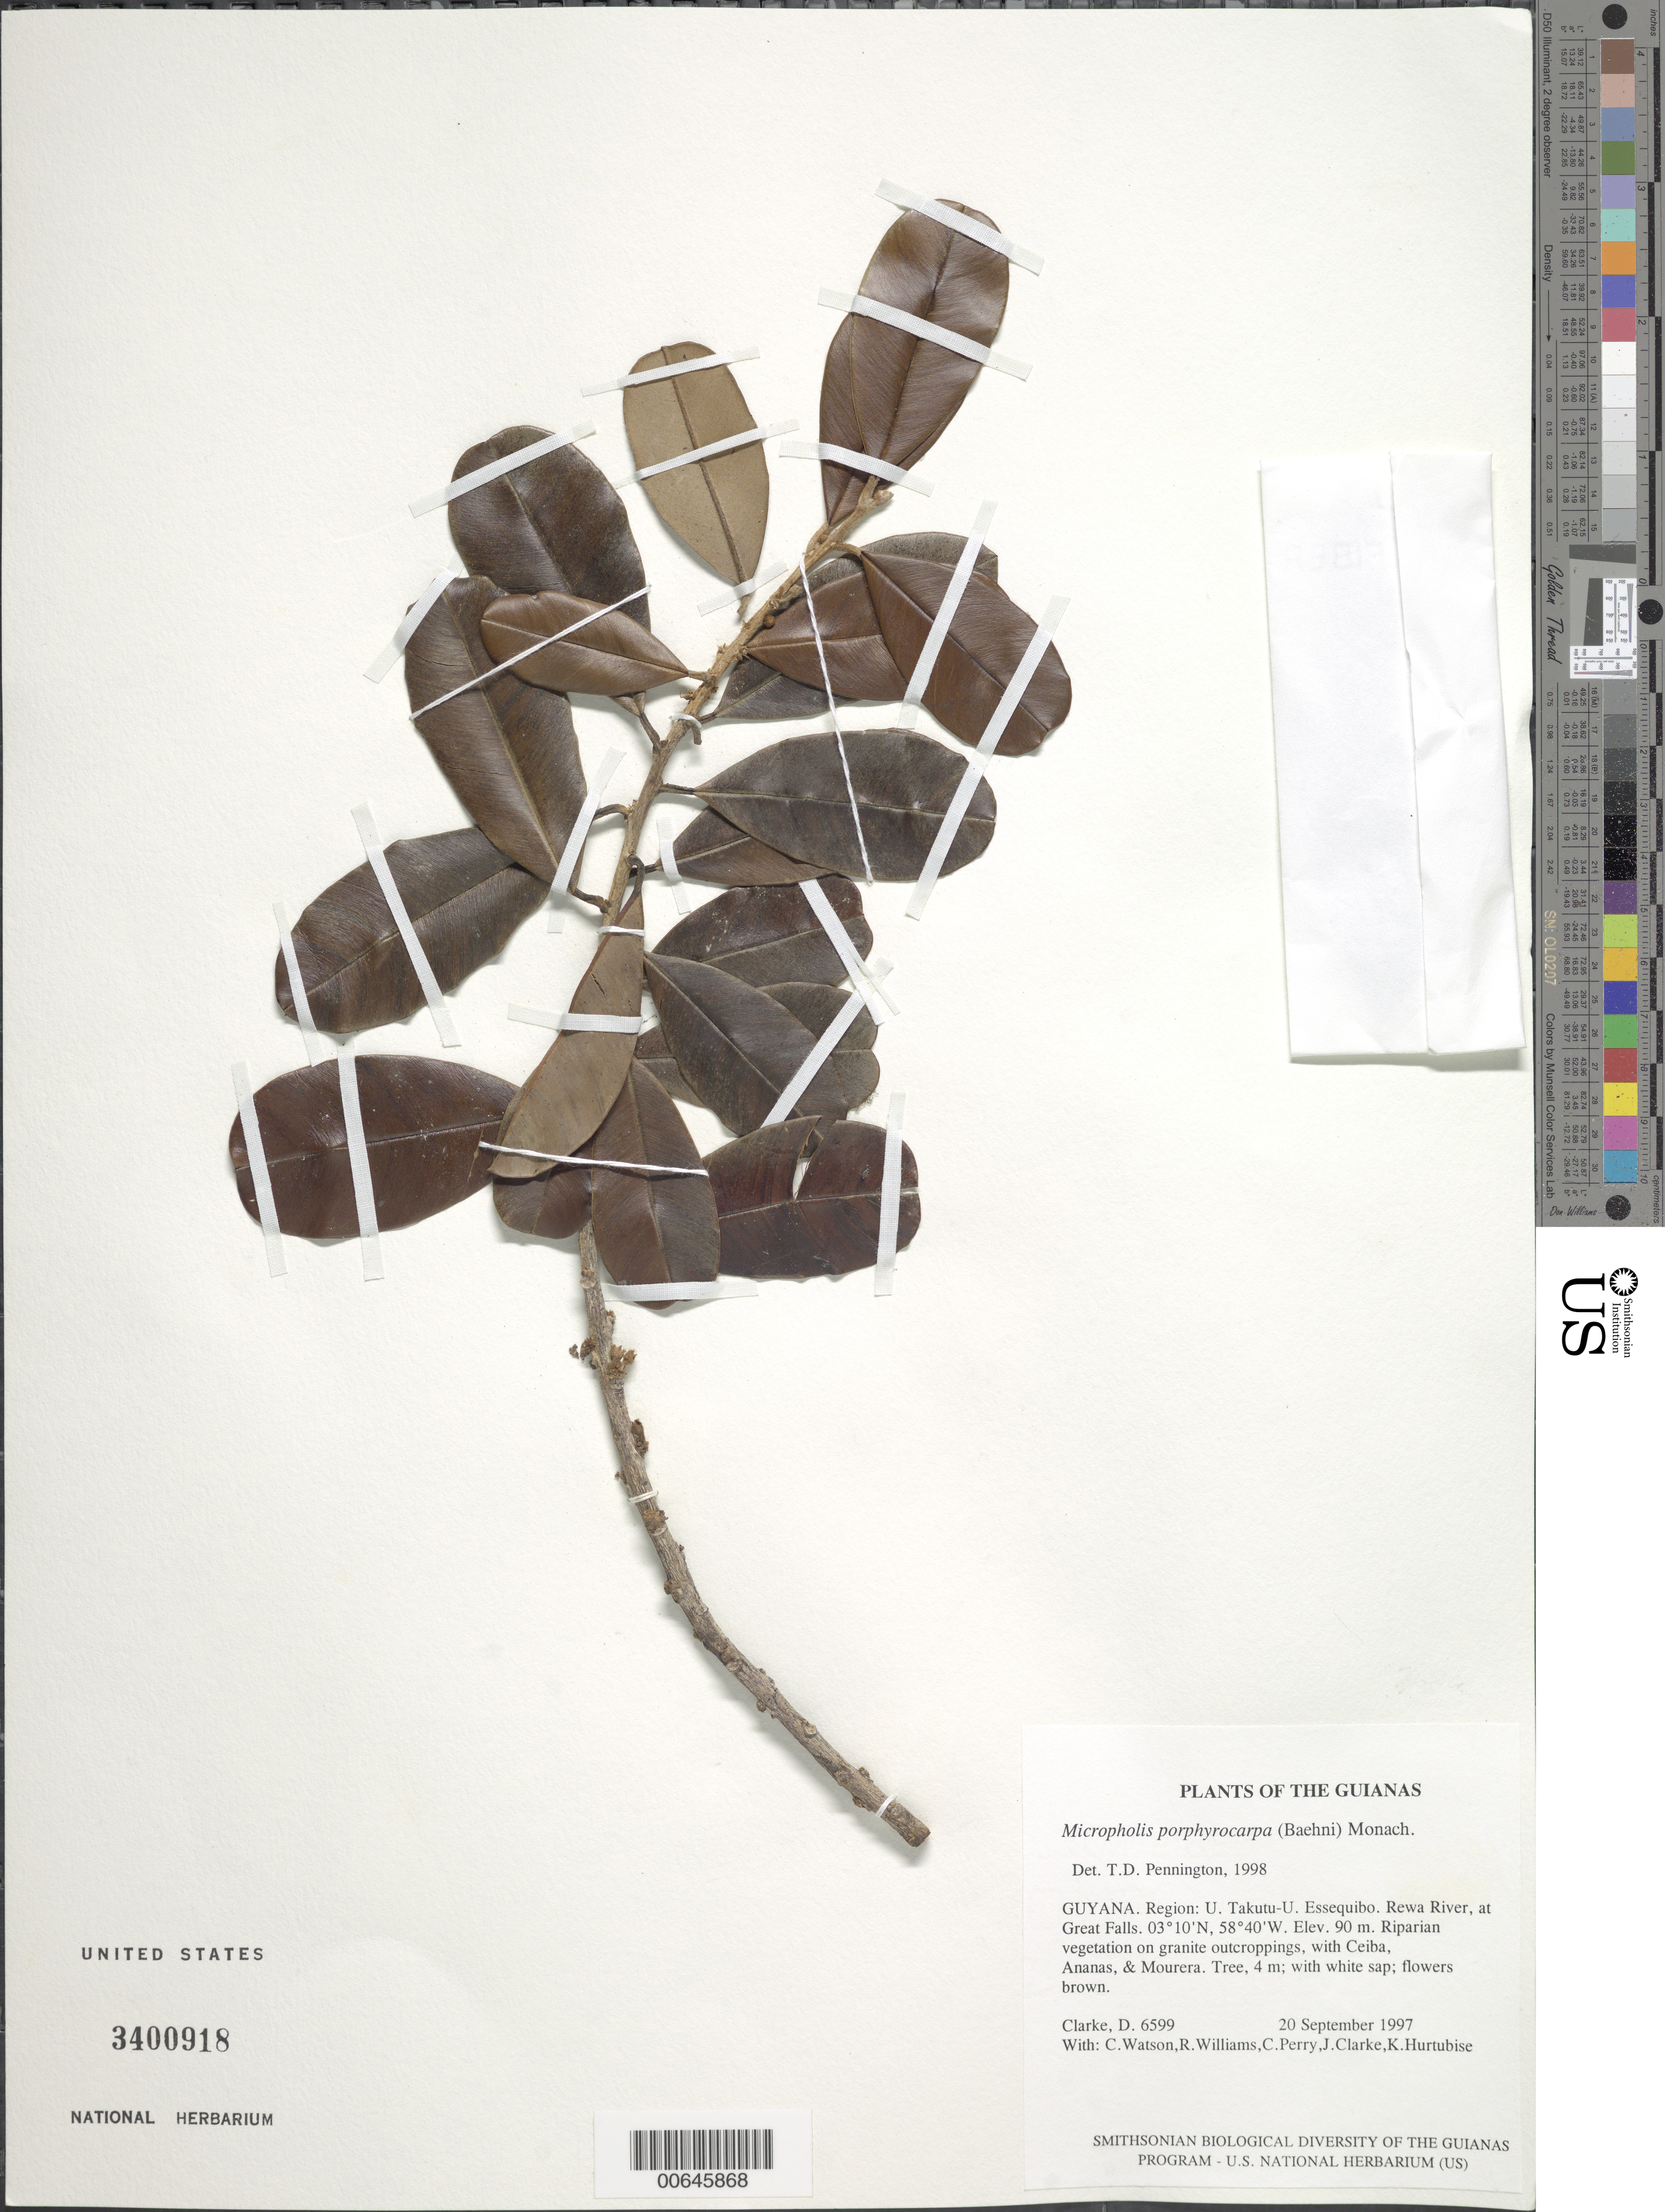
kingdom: Plantae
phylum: Tracheophyta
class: Magnoliopsida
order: Ericales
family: Sapotaceae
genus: Micropholis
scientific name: Micropholis porphyrocarpa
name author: (Baehni) Monach.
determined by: Pennington, T. D., (K)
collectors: H. D. Clarke, C. Watson, R. Williams, C. Perry, J. Clarke & K. Hurtubise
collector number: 6599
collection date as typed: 20 September 1997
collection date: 1997-09-20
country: Guyana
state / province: U. Takutu-U. Essequibo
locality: Rewa River, at Great Falls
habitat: Riparian vegetation on granite outcroppings, with Ceiba, Ananas, & Mourera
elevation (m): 90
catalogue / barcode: US 3400918